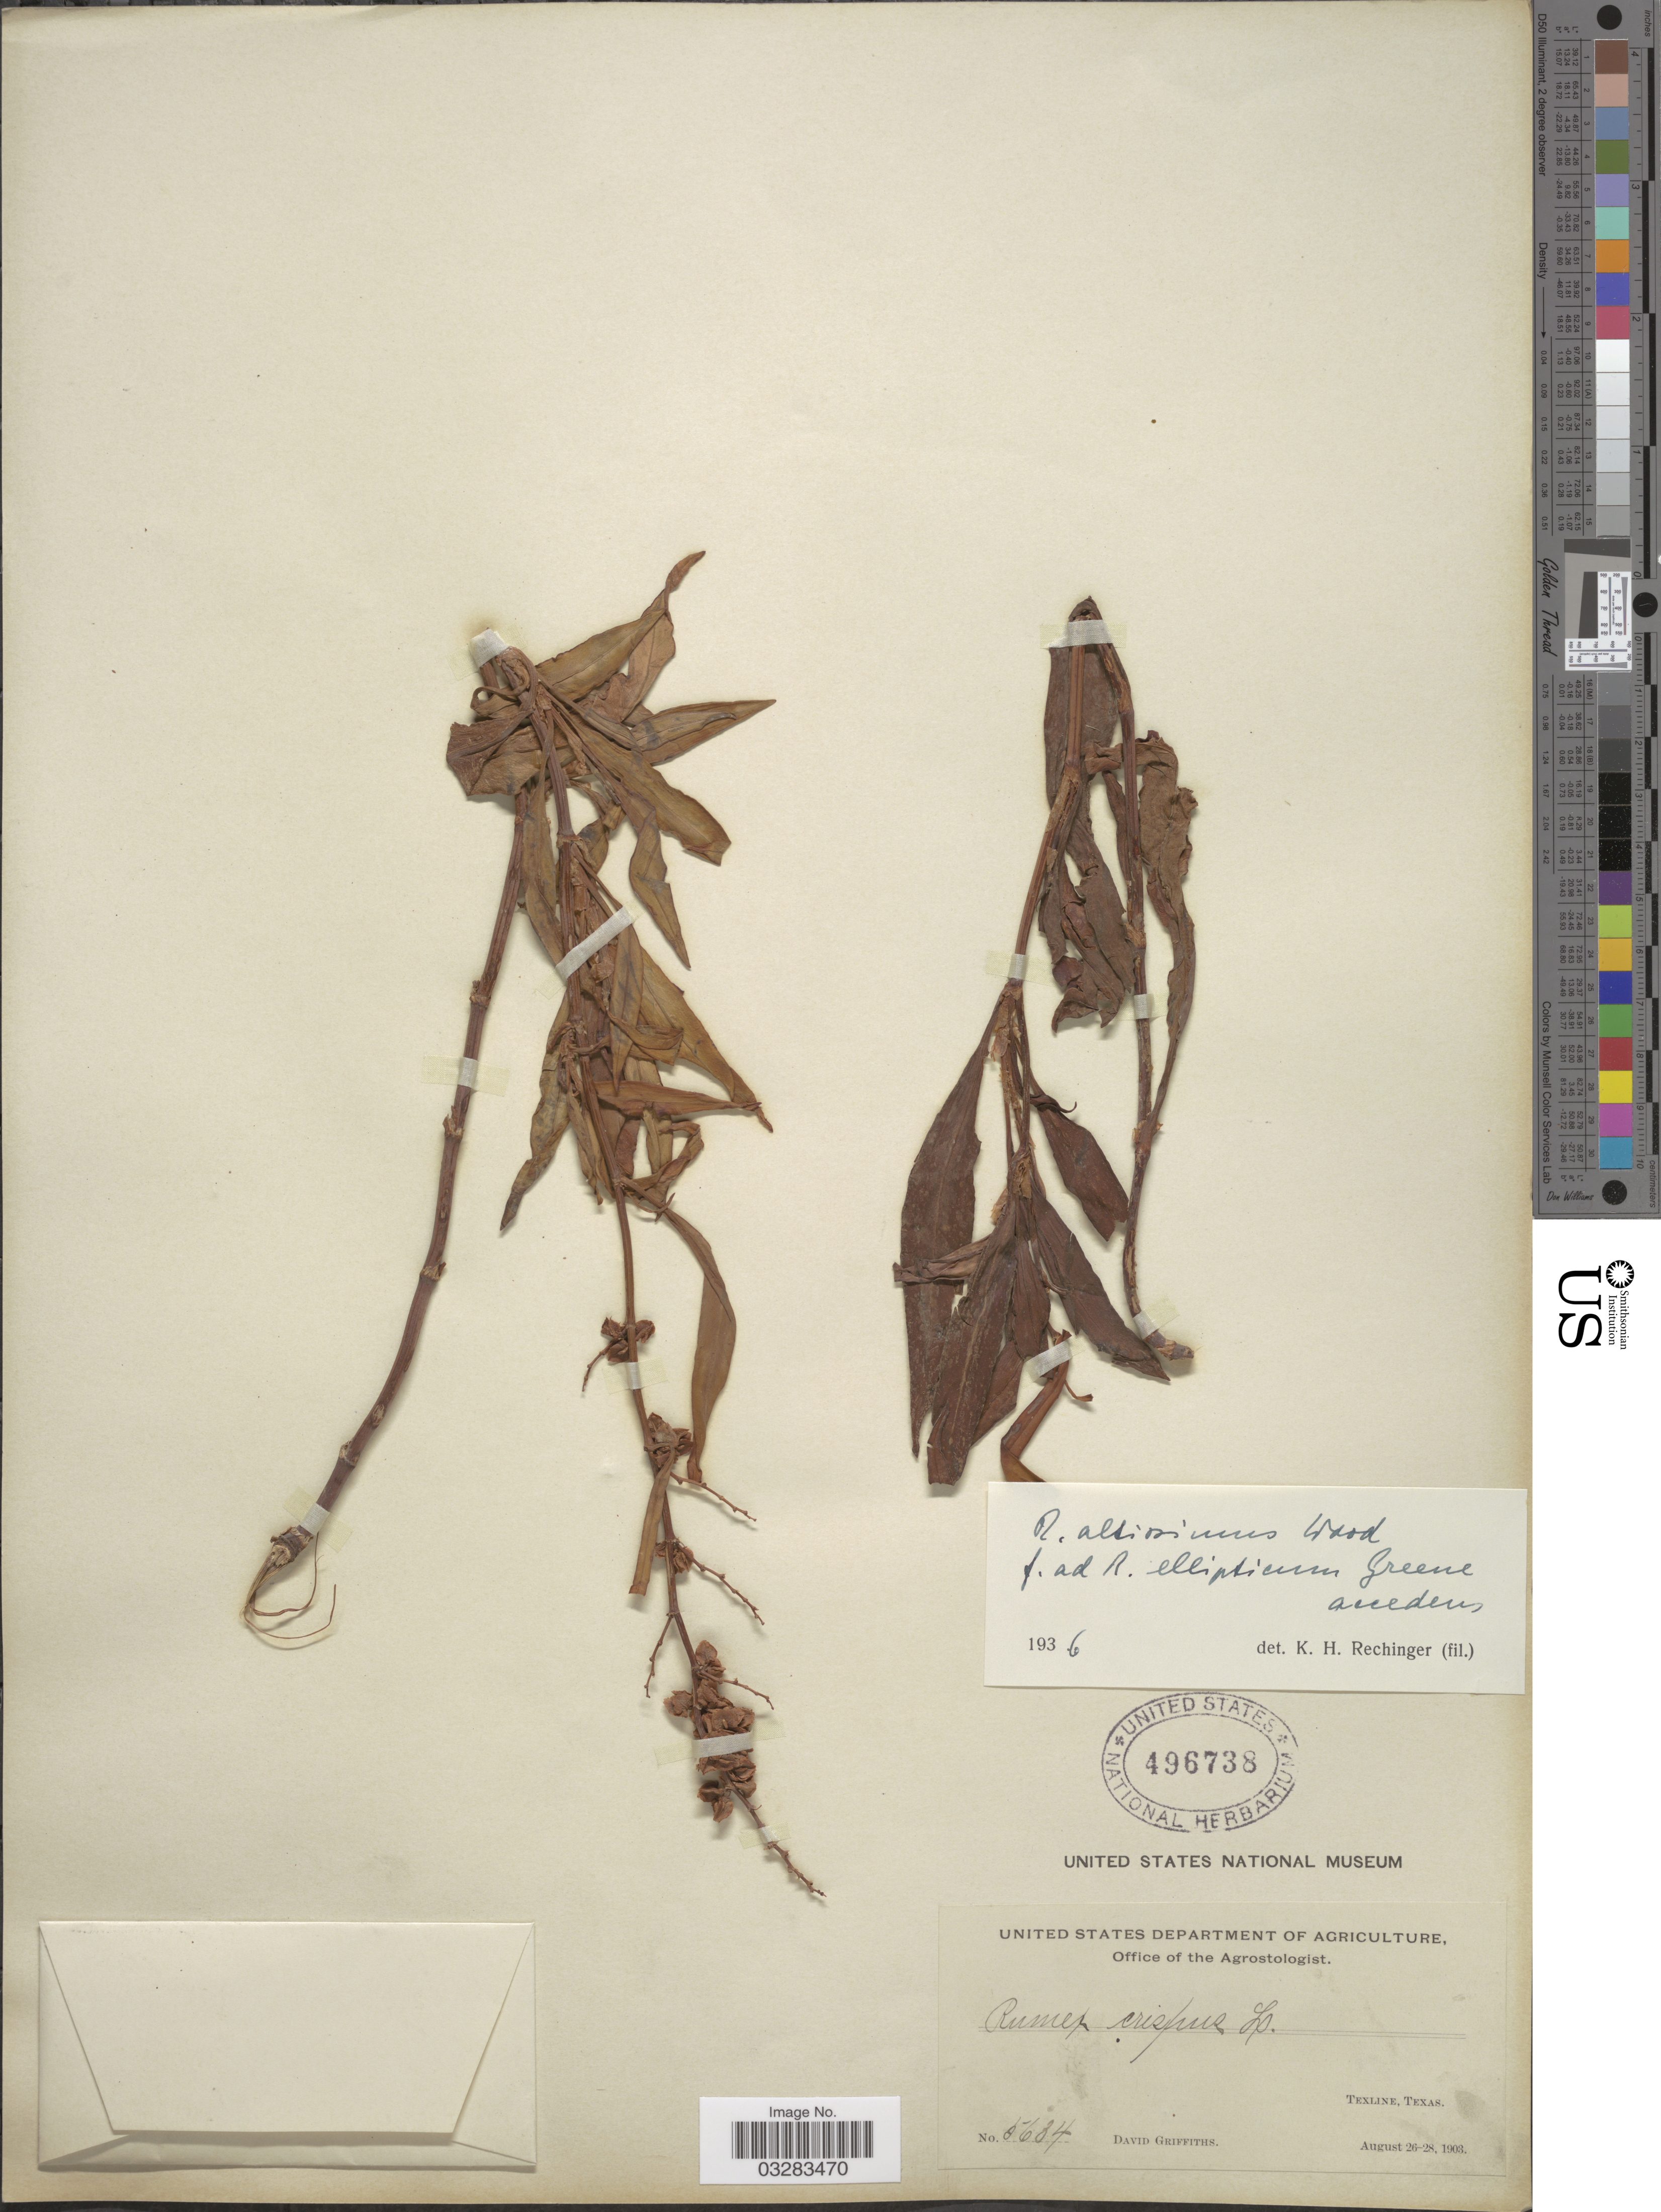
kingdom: Plantae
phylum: Tracheophyta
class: Magnoliopsida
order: Caryophyllales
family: Polygonaceae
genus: Rumex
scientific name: Rumex altissimus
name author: Alph. Wood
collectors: D. Griffiths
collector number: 5684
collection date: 1903-08-26/1903-08-28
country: United States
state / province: Texas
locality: Texline.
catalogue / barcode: US 496738